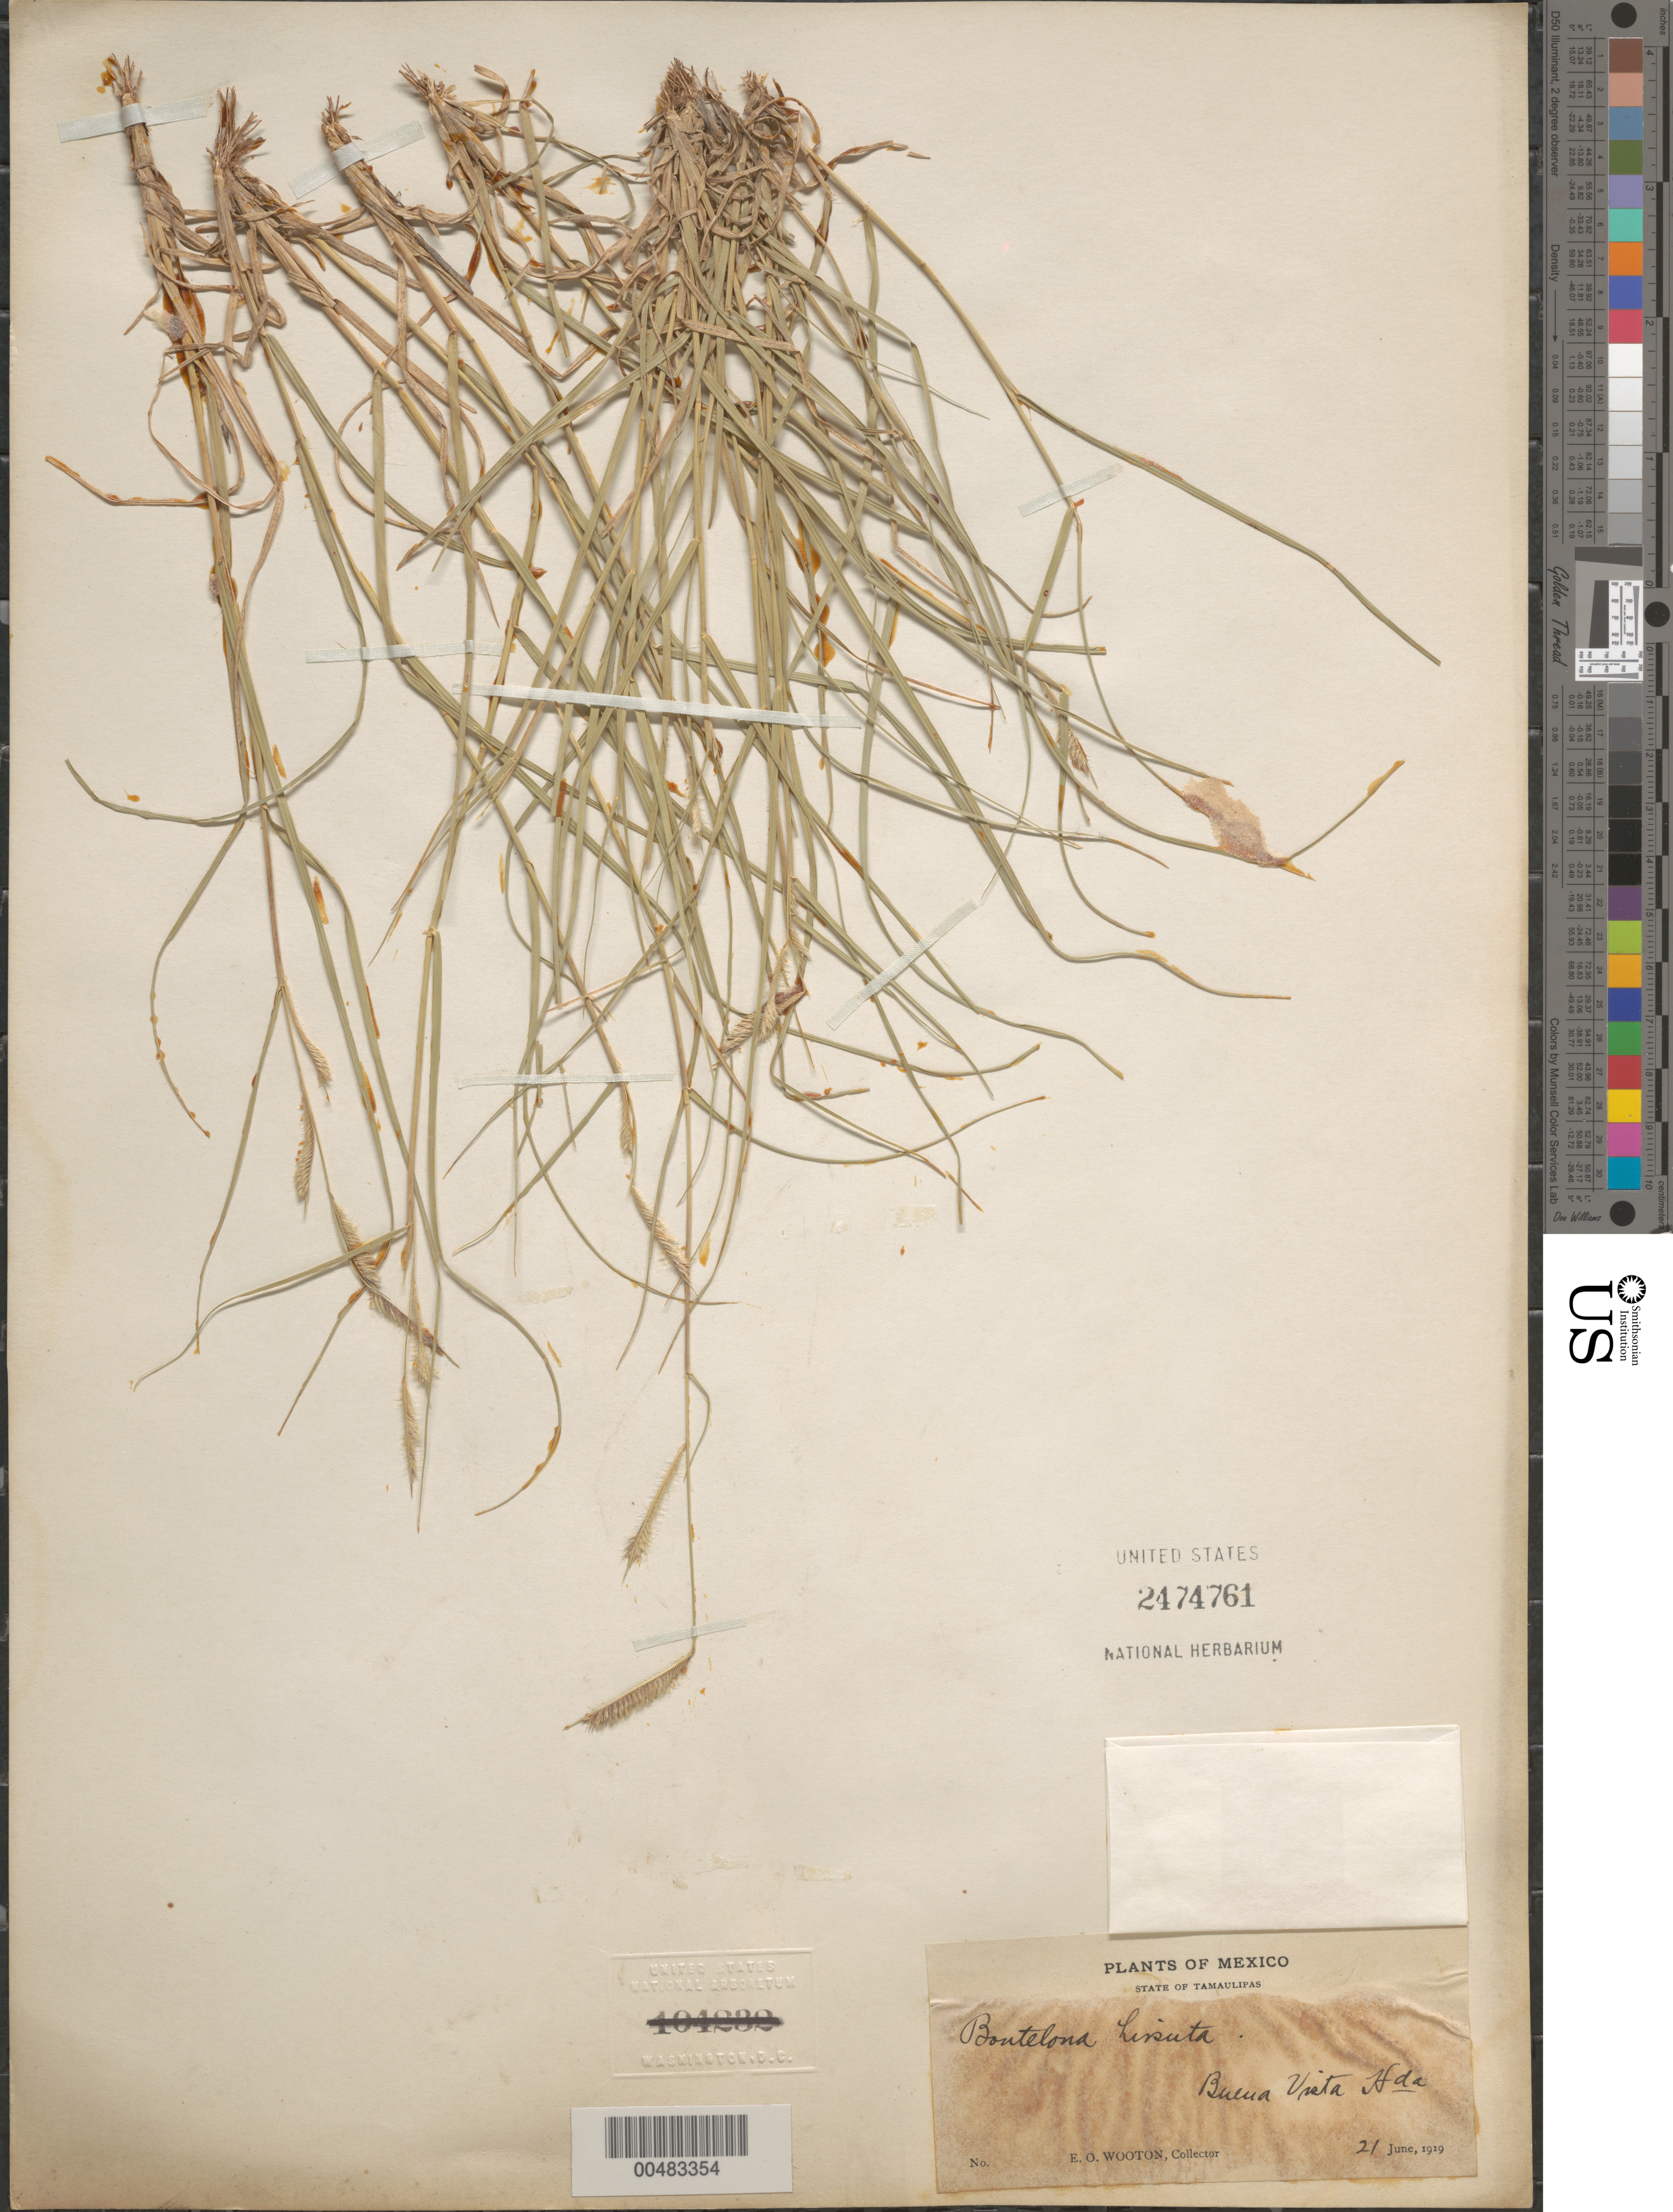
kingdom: Plantae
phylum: Tracheophyta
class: Liliopsida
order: Poales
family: Poaceae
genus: Bouteloua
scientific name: Bouteloua hirsuta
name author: Lag.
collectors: E. O. Wooton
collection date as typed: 26 Jun 1919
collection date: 1919-06-26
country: Mexico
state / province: Tamaulipas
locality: Buena Vista Hda.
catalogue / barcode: US 2474761